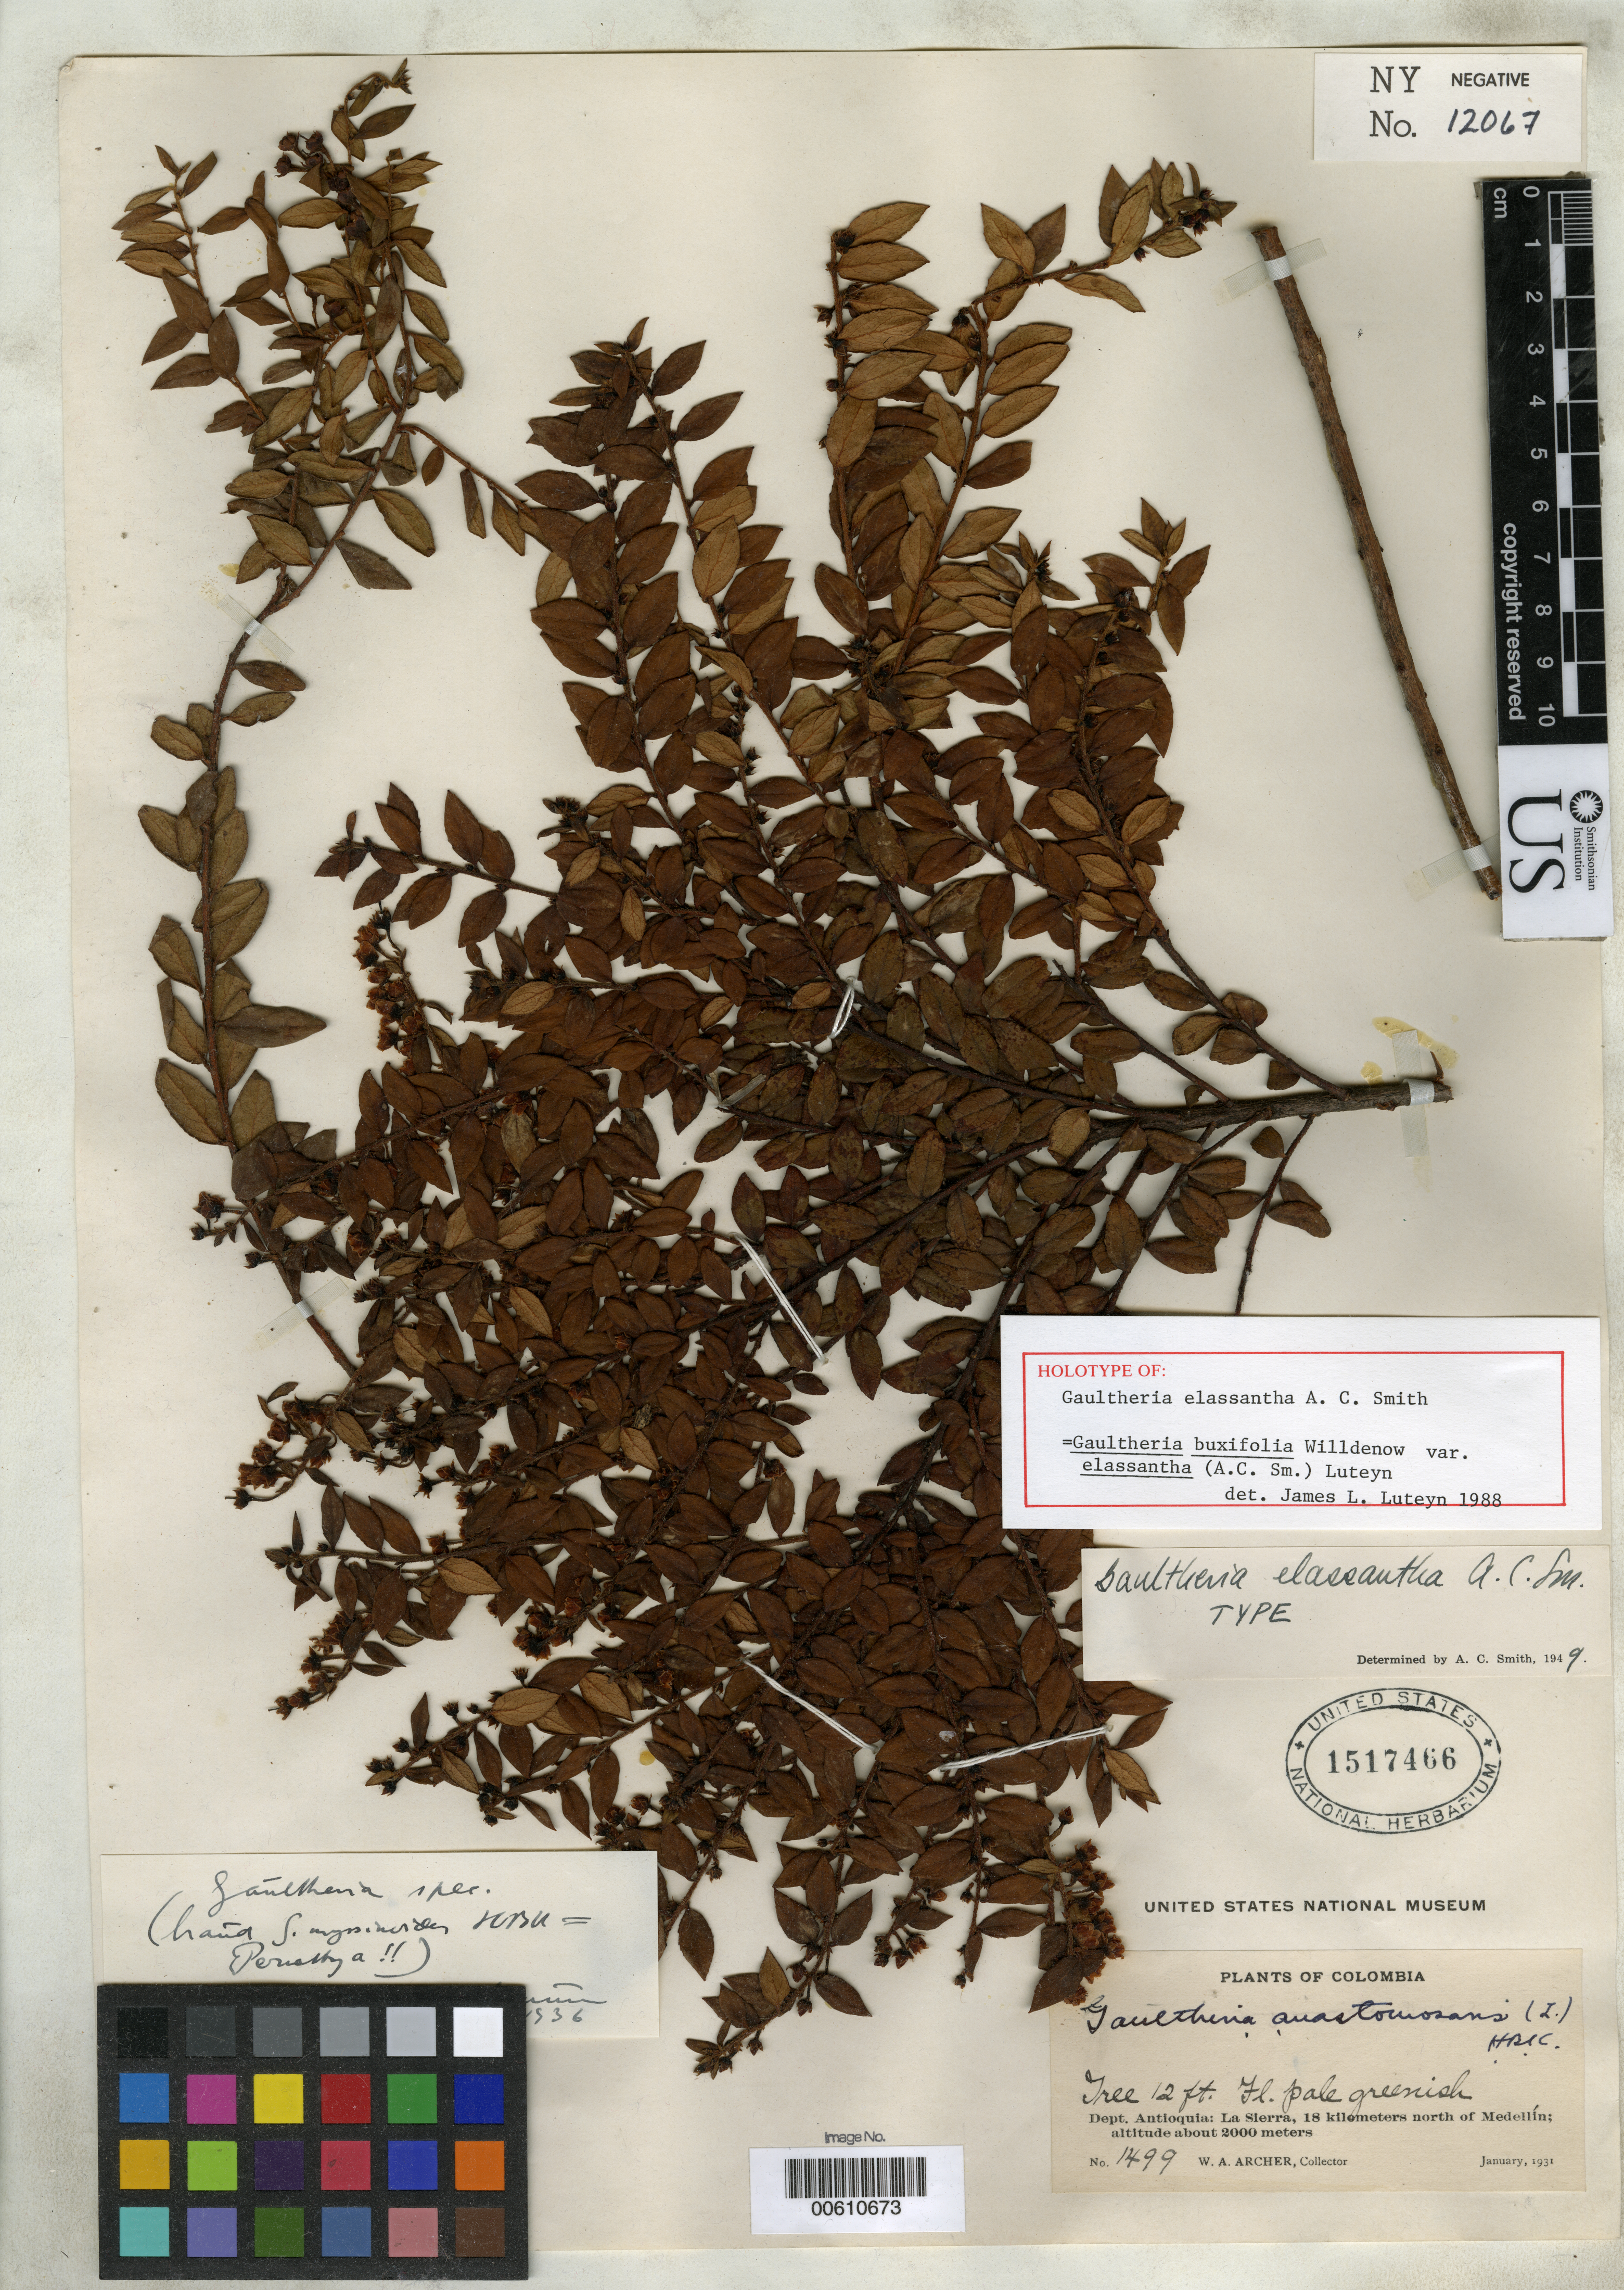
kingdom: Plantae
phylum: Tracheophyta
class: Magnoliopsida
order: Ericales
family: Ericaceae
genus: Gaultheria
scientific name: Gaultheria elassantha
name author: A.C. Sm.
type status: Holotype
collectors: W. A. Archer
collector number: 1499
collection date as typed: Jan 1931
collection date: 1931-01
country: Colombia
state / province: Antioquia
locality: La Sierra, 18 km N of Medellin.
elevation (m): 2000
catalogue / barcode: US 1517466